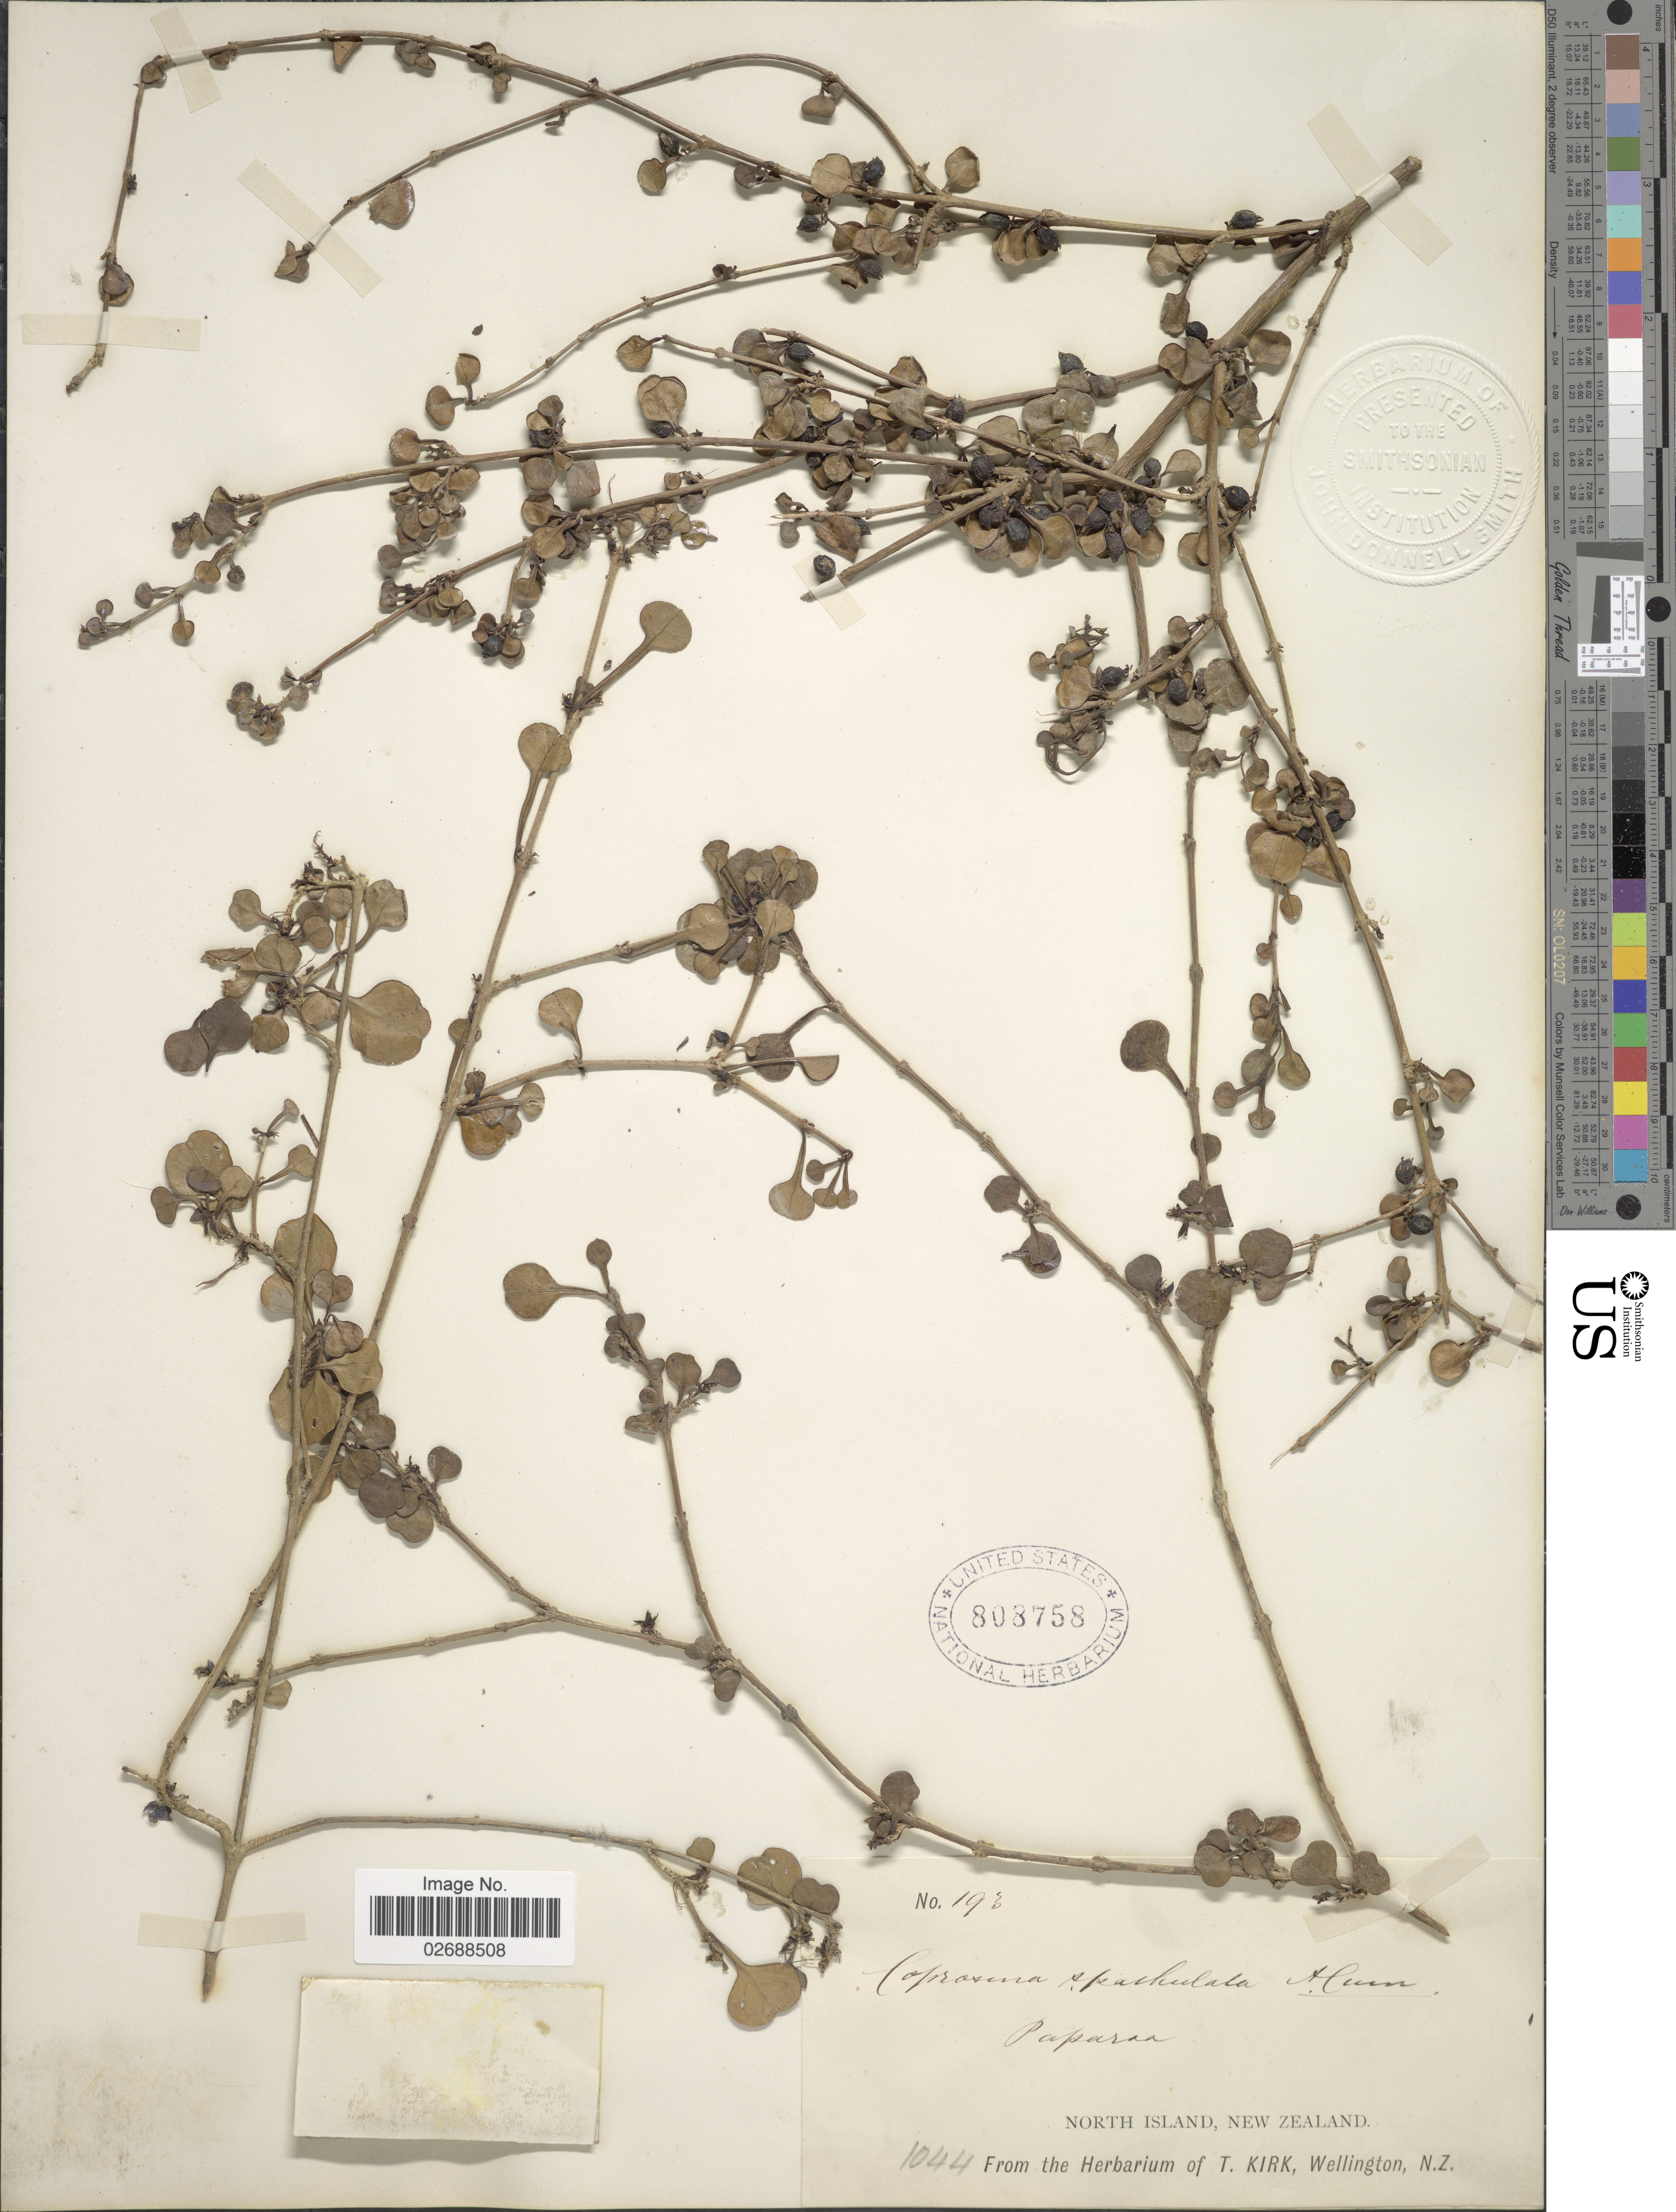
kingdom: Plantae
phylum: Tracheophyta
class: Magnoliopsida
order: Gentianales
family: Rubiaceae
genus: Coprosma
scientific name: Coprosma spathulata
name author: A. Cunn.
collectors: ex herb. T. Kirk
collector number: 1044/193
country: New Zealand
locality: Paparoa, North Island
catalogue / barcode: US 808758